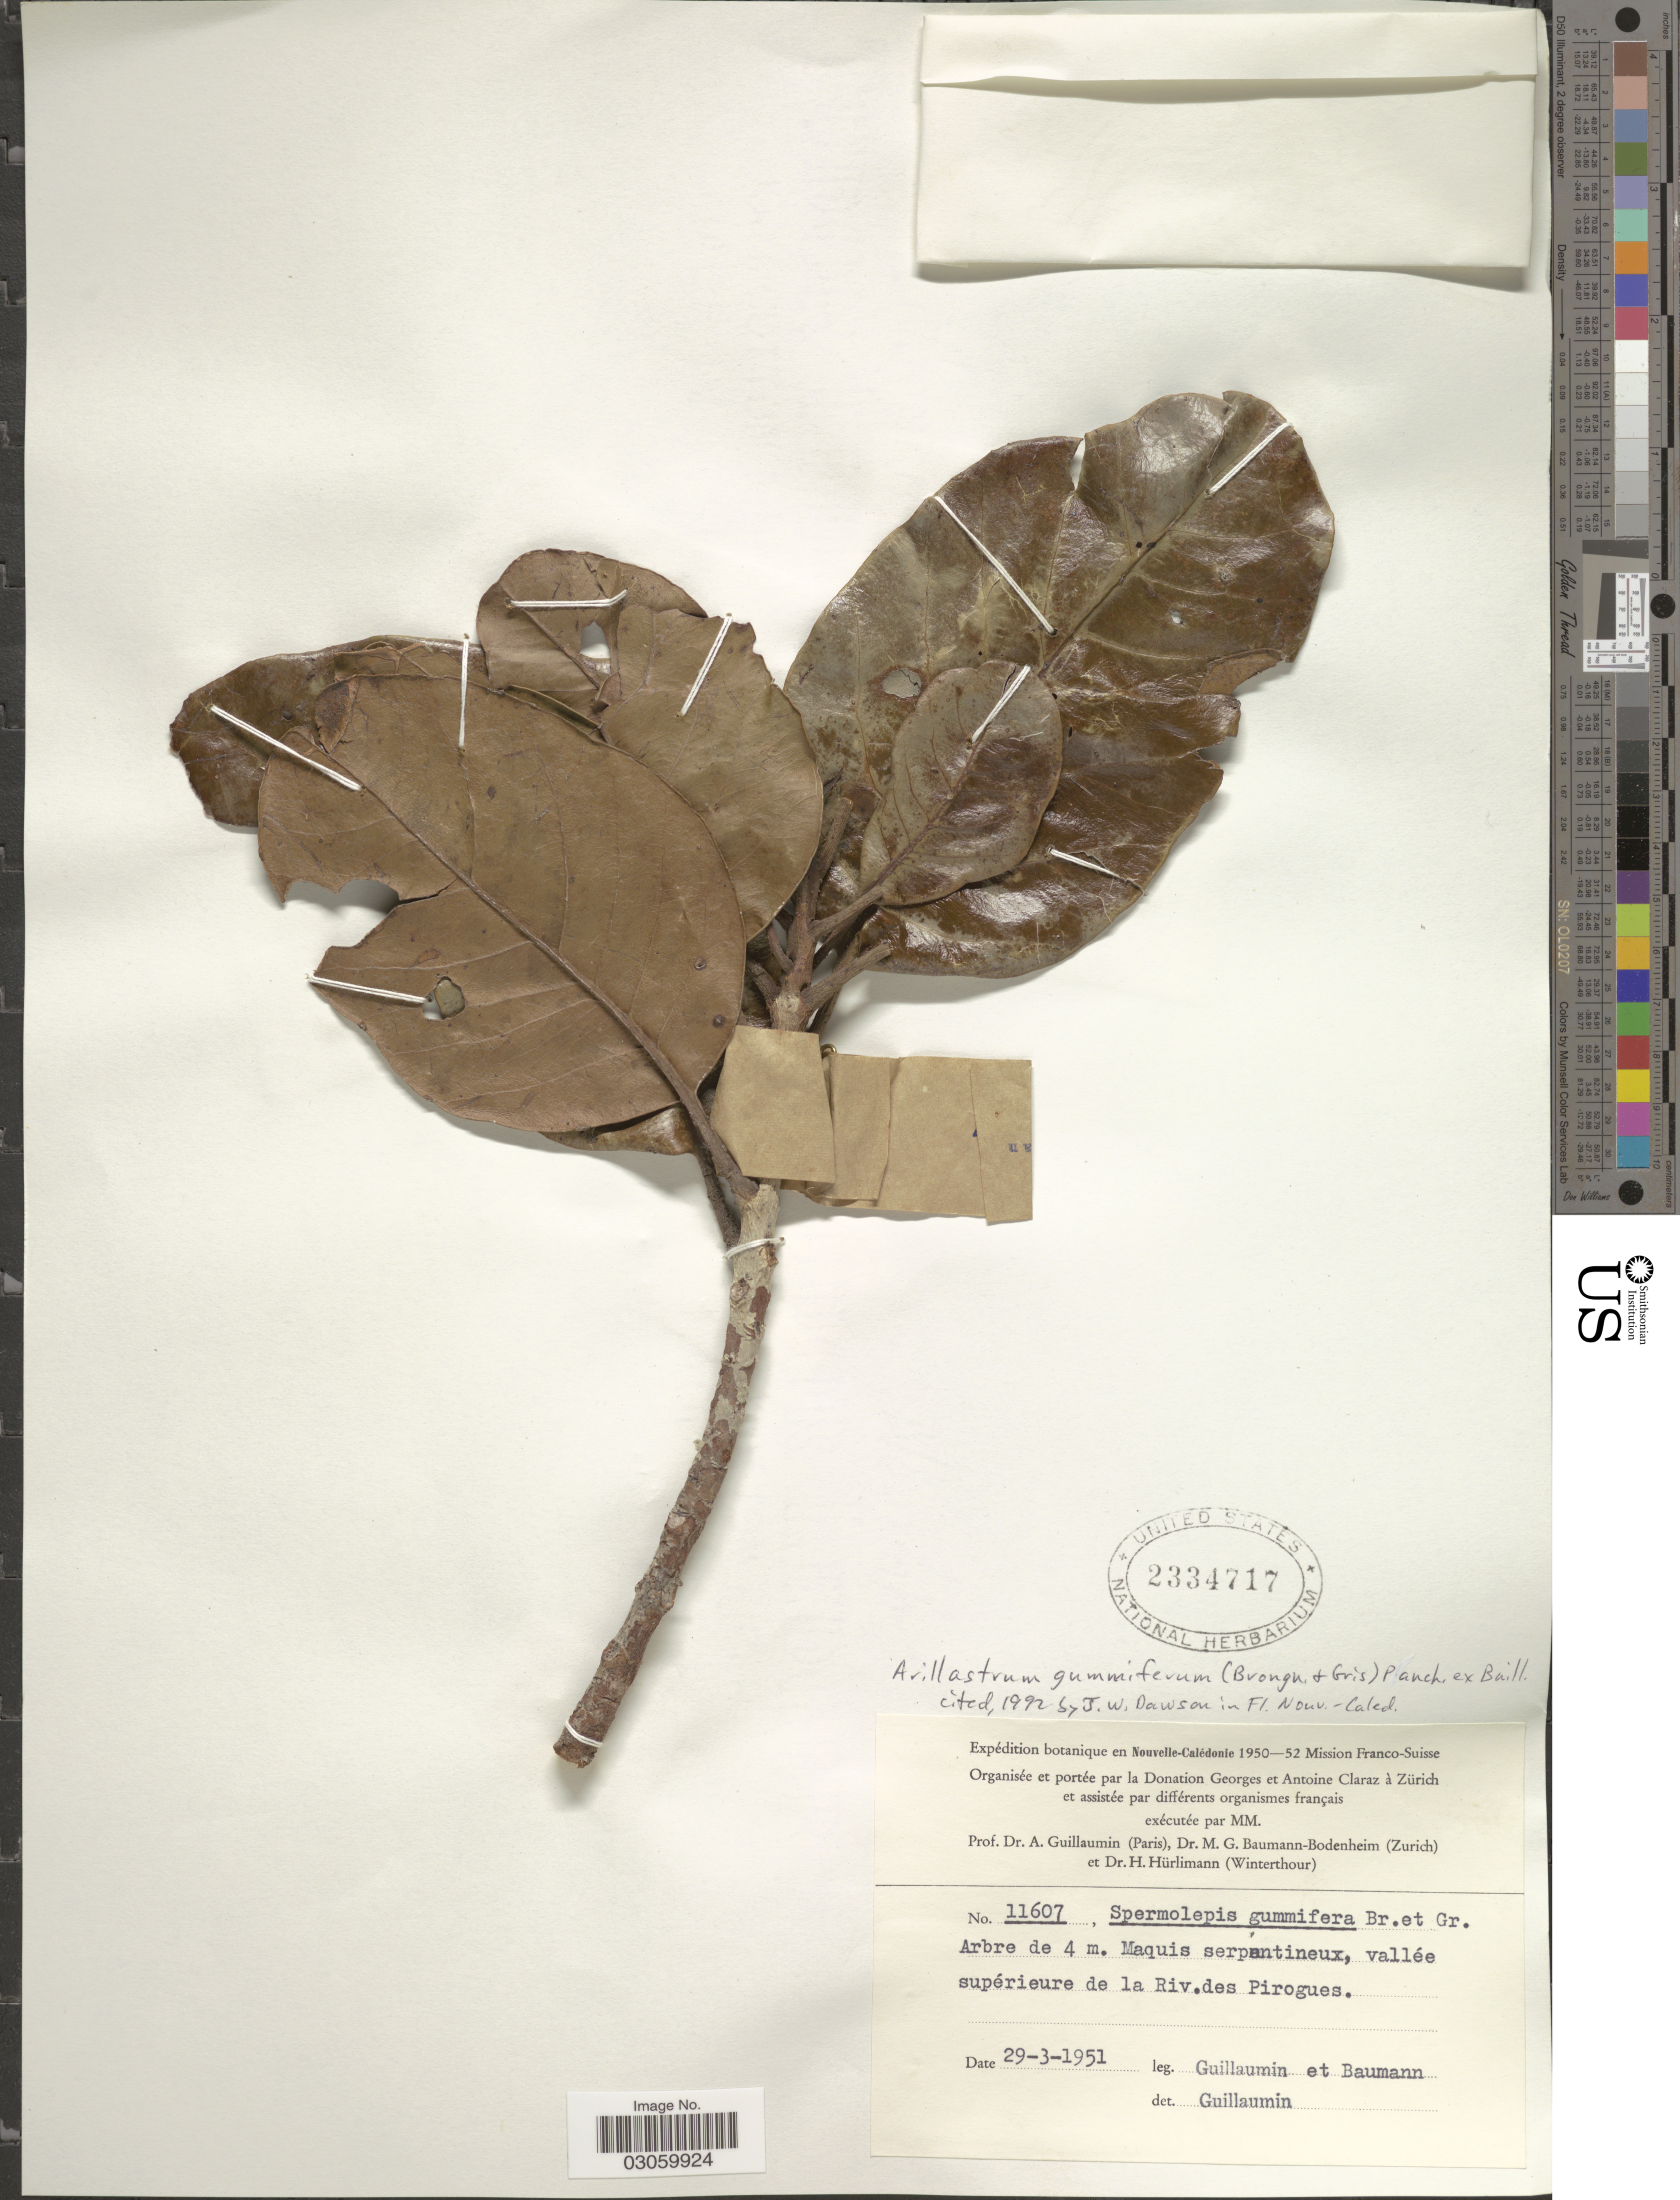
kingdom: Plantae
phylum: Tracheophyta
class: Magnoliopsida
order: Myrtales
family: Myrtaceae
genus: Arillastrum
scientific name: Arillastrum gummiferum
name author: (Brongn. & Gris) Pancher ex Baill.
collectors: A. Guillaumin & M. G. Baumann-Bodenheim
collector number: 11607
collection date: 1951-03-29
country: New Caledonia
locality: Vallée supérieure de la Riv. des Pirogues.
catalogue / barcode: US 2334717